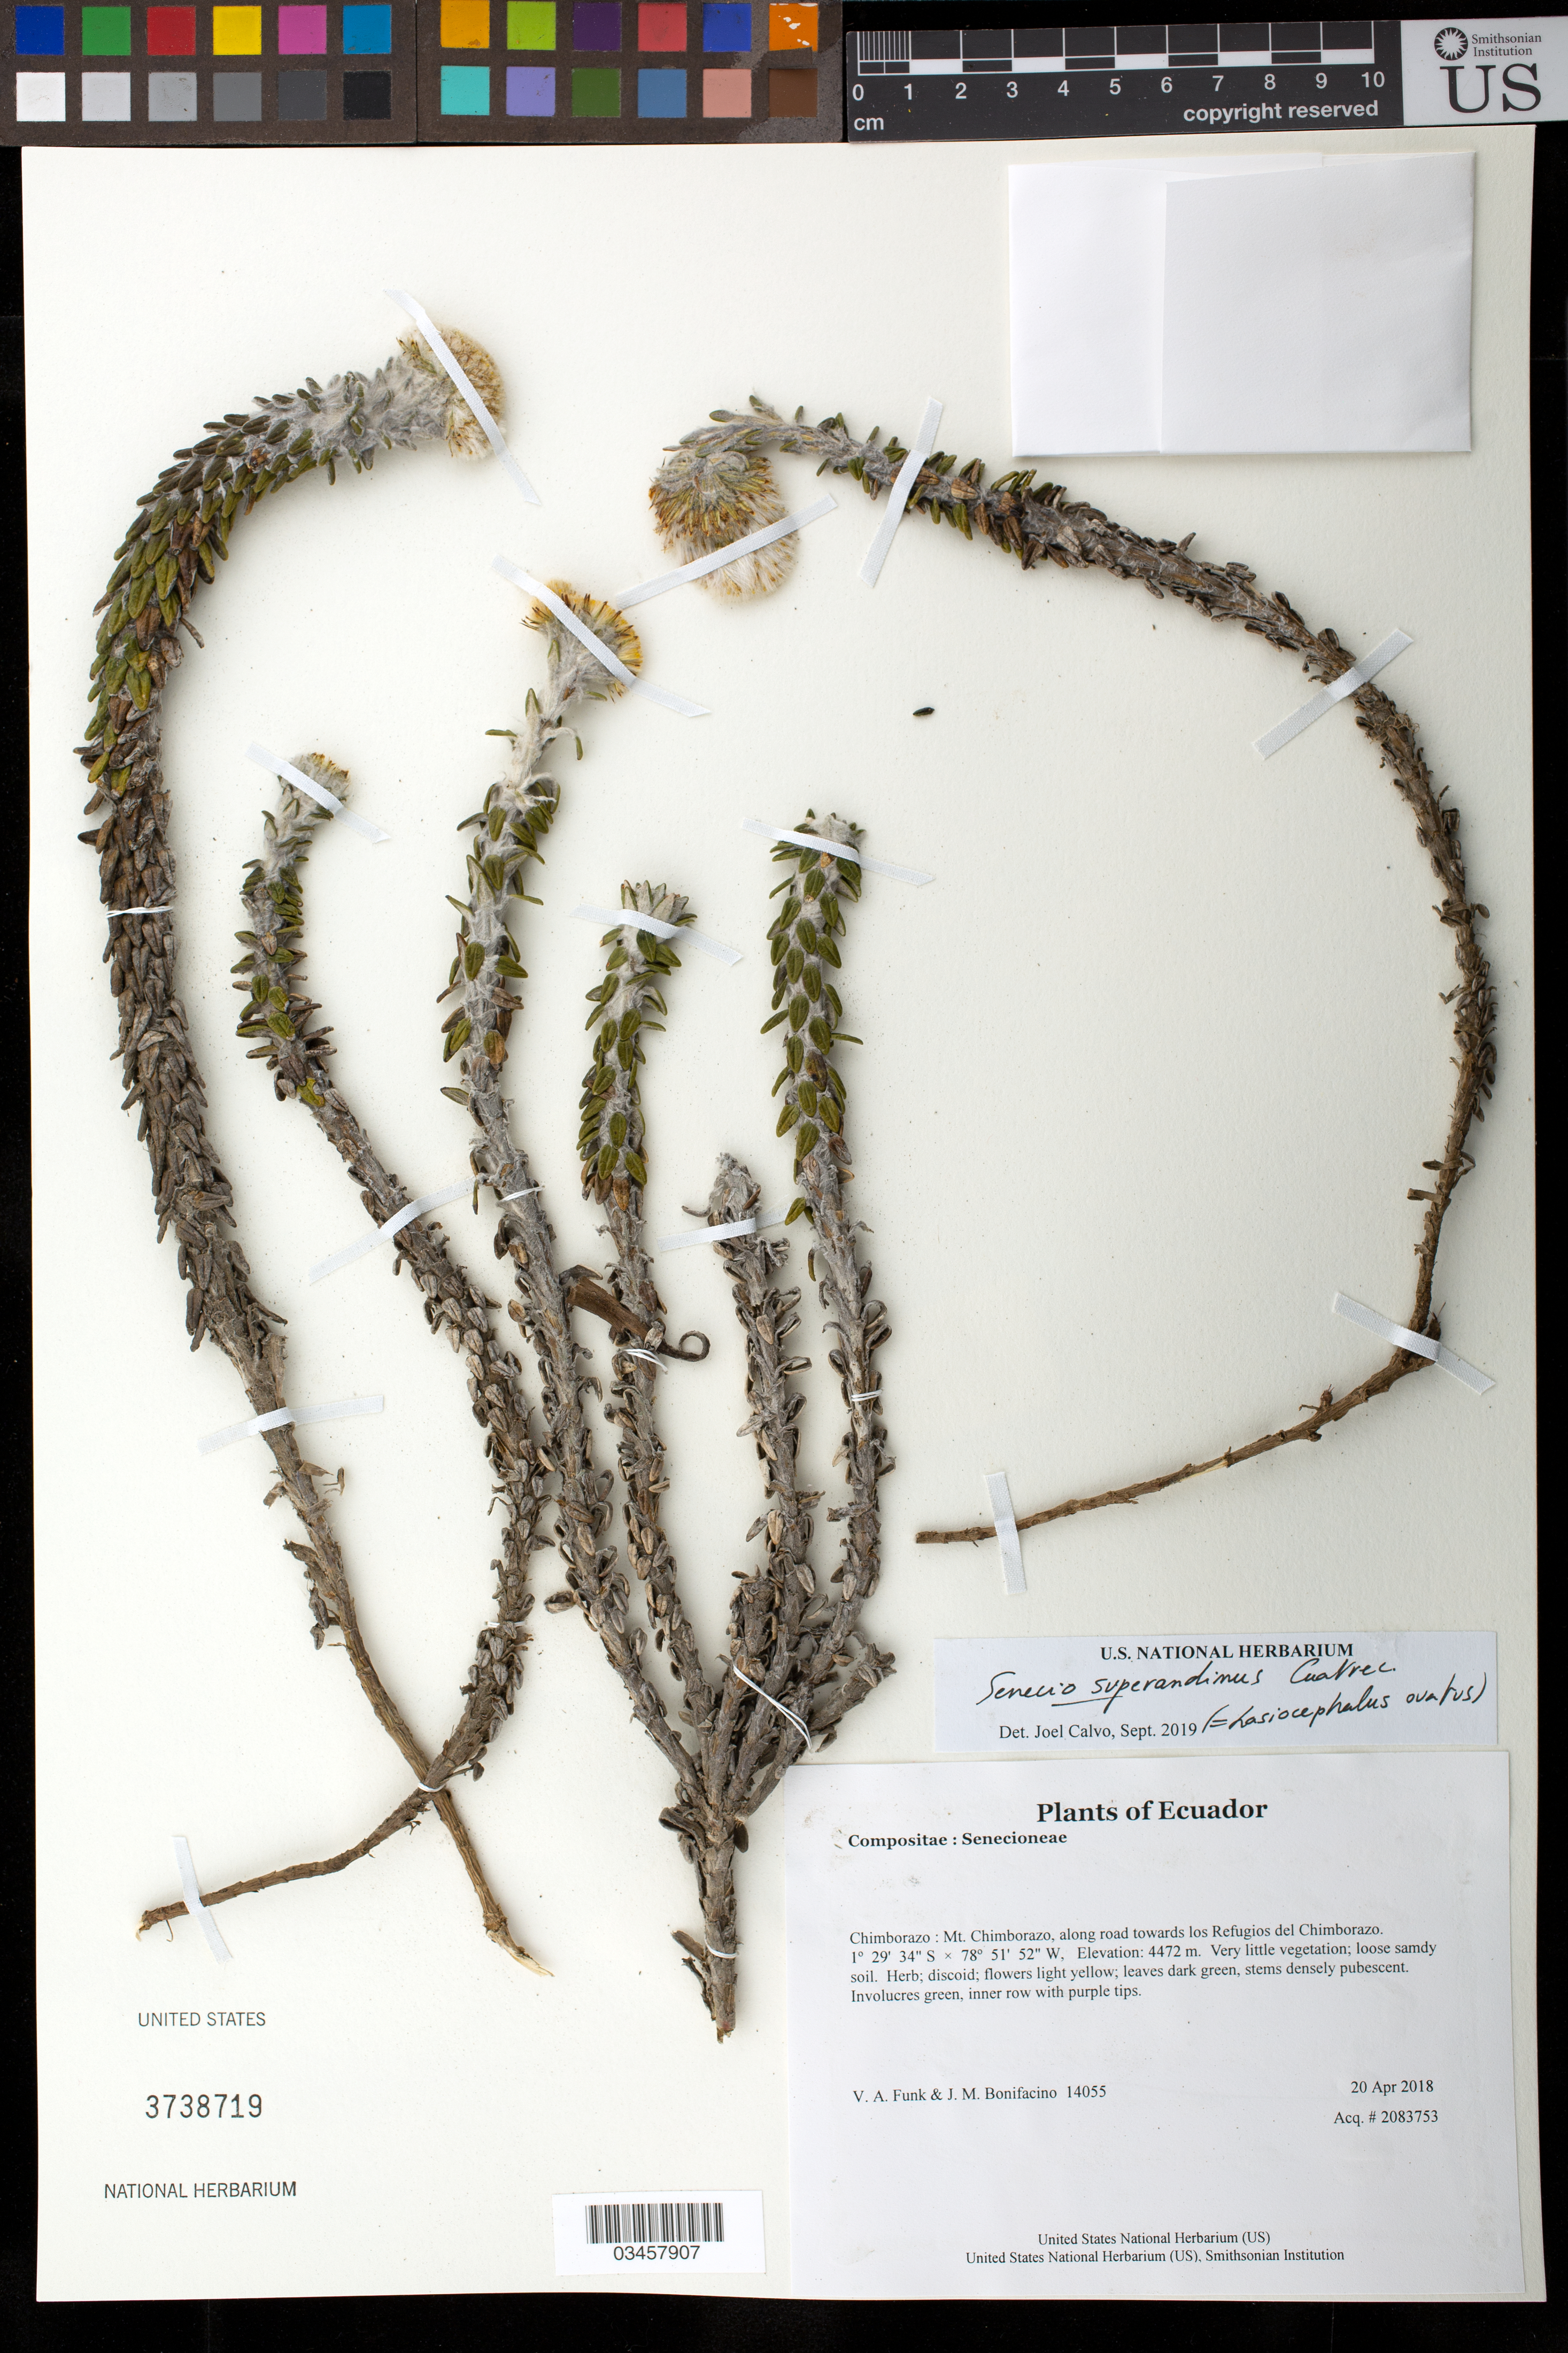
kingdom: Plantae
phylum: Tracheophyta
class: Magnoliopsida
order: Asterales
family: Asteraceae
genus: Senecio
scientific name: Senecio superandinus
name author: Cuatrec.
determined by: Calvo, Joel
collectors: V. Funk & M. Bonifacino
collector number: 14055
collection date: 2018-04-20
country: Ecuador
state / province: Chimborazo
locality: Mt. Chimborazo, along road towards los Refugios del Chimborazo.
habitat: Very little vegetation; loose samdy soil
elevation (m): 4472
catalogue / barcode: US 3738719